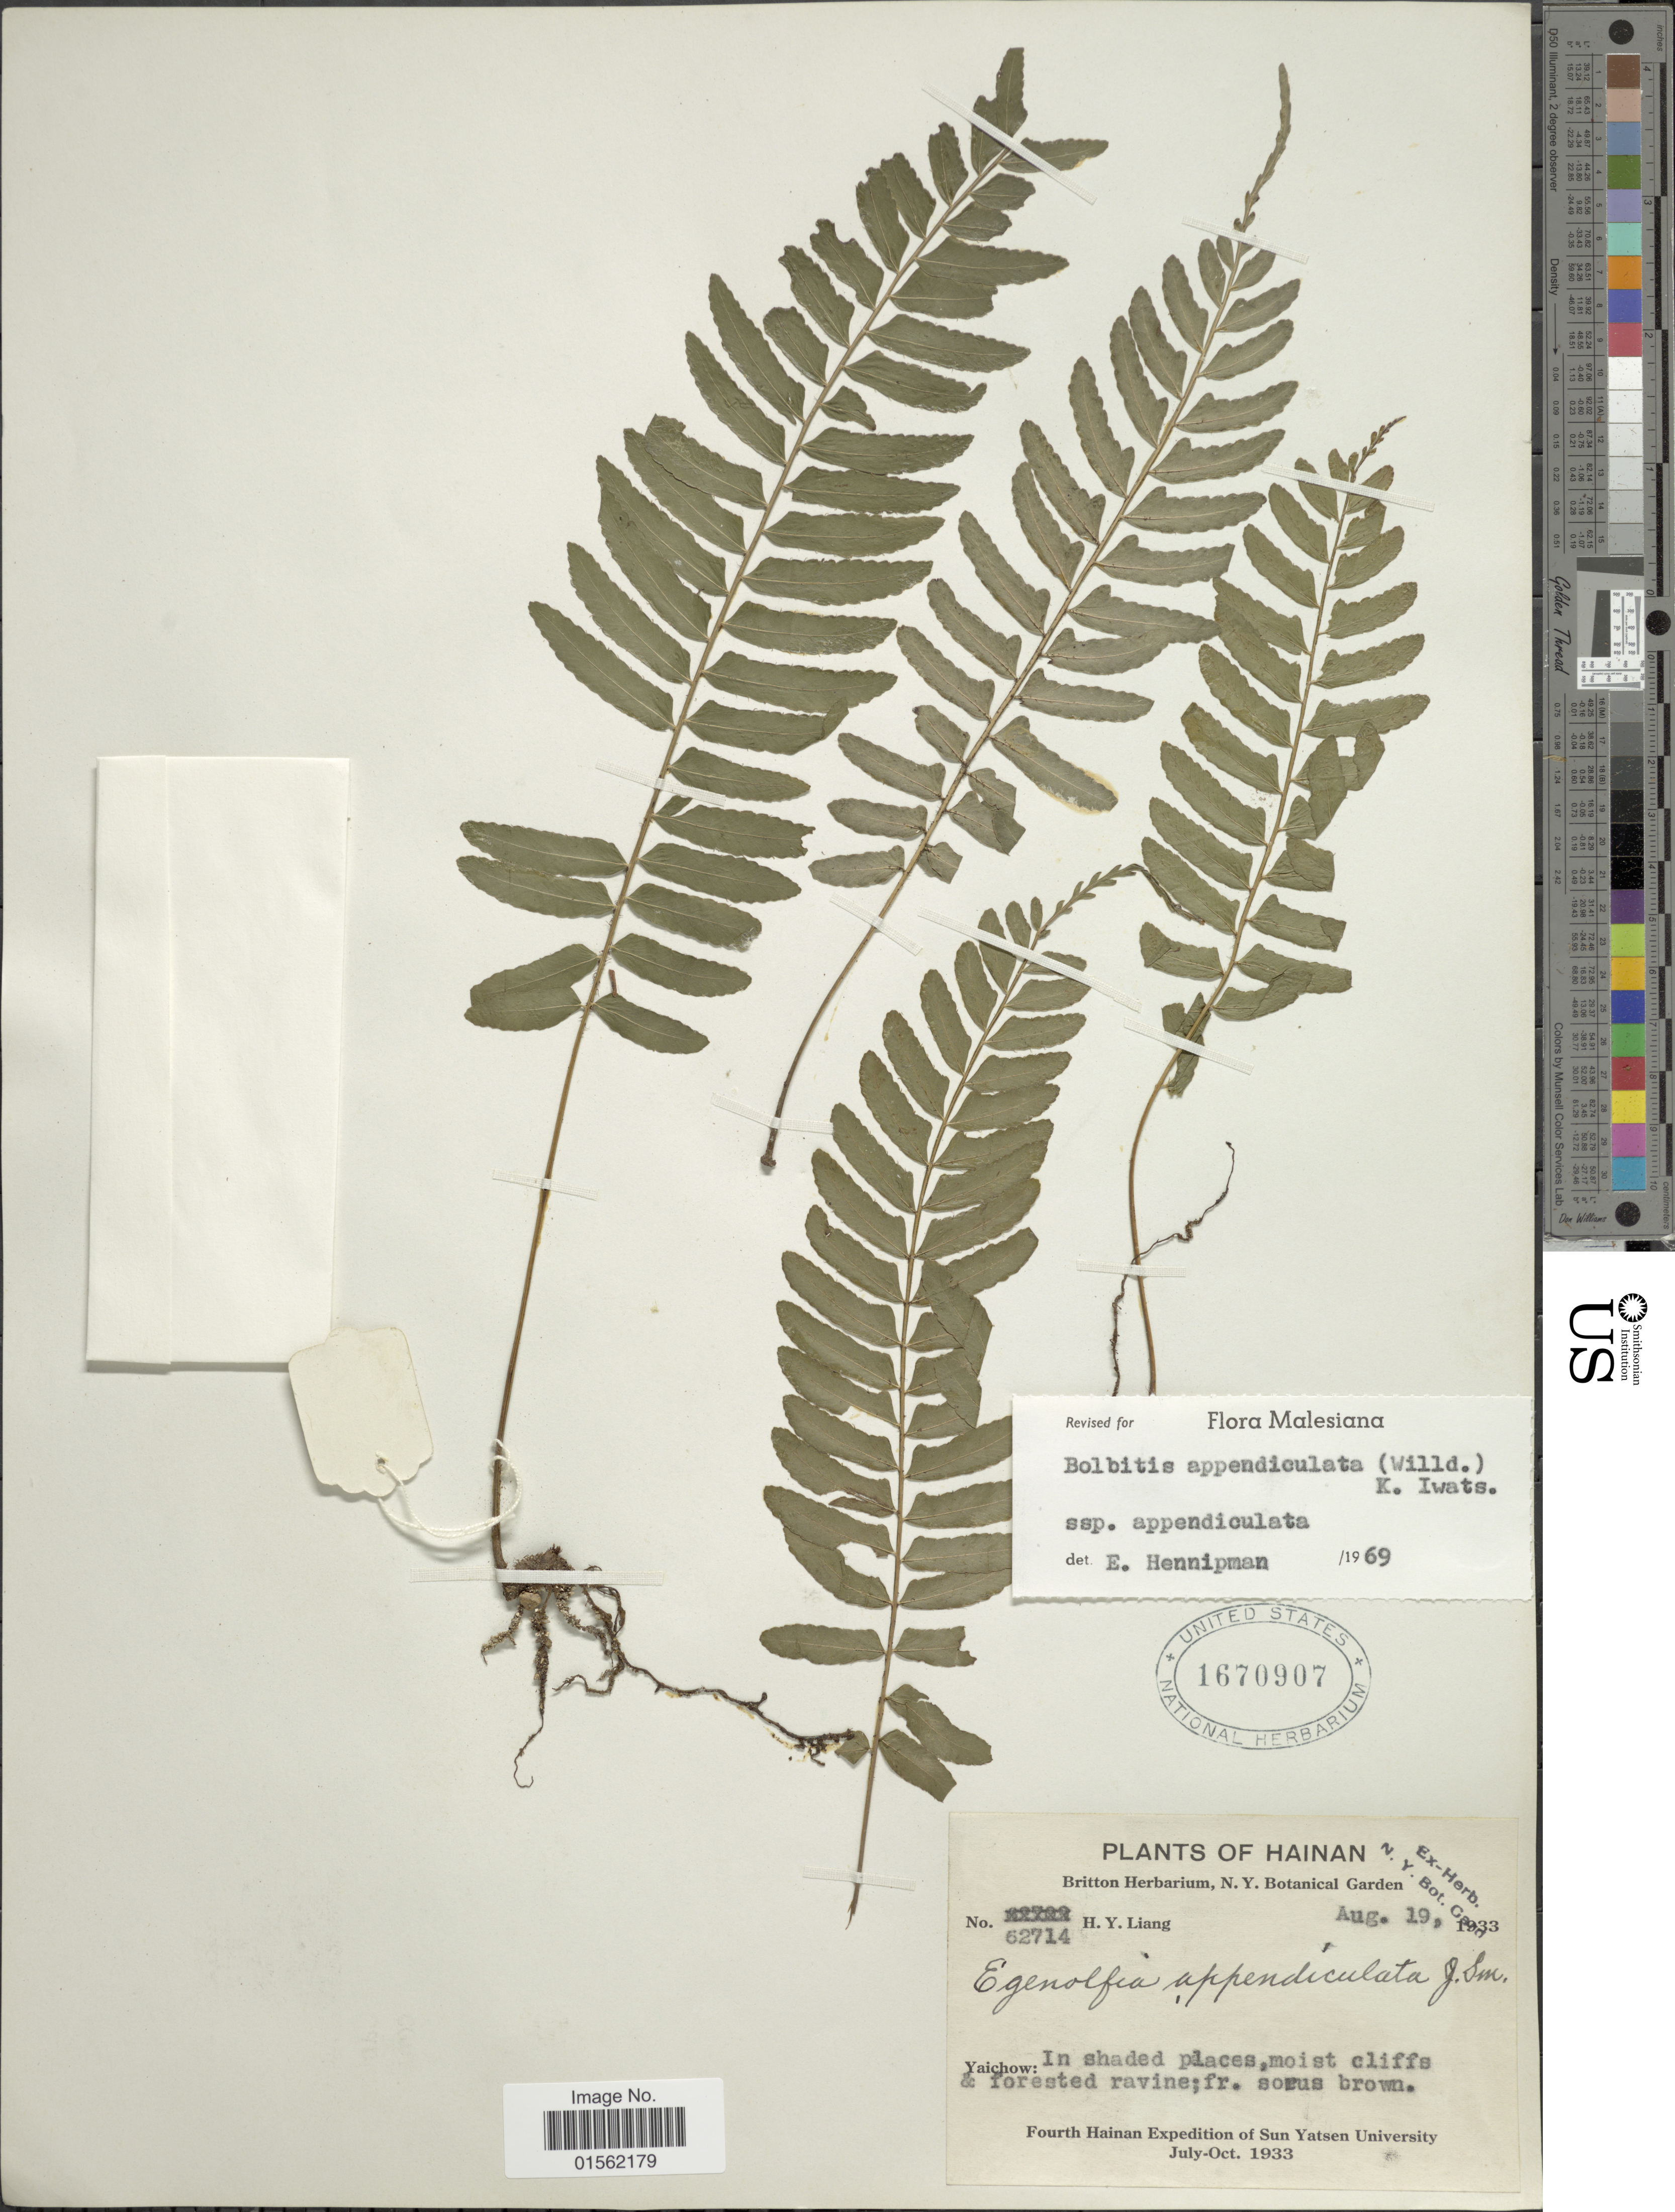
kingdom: Plantae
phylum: Tracheophyta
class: Polypodiopsida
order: Polypodiales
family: Dryopteridaceae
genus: Bolbitis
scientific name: Bolbitis appendiculata var. appendiculata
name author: (Willd.) K. Iwats.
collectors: H. Y. Liang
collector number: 62714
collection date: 1933-08-19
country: China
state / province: Hainan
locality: Yaichow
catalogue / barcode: US 1670907